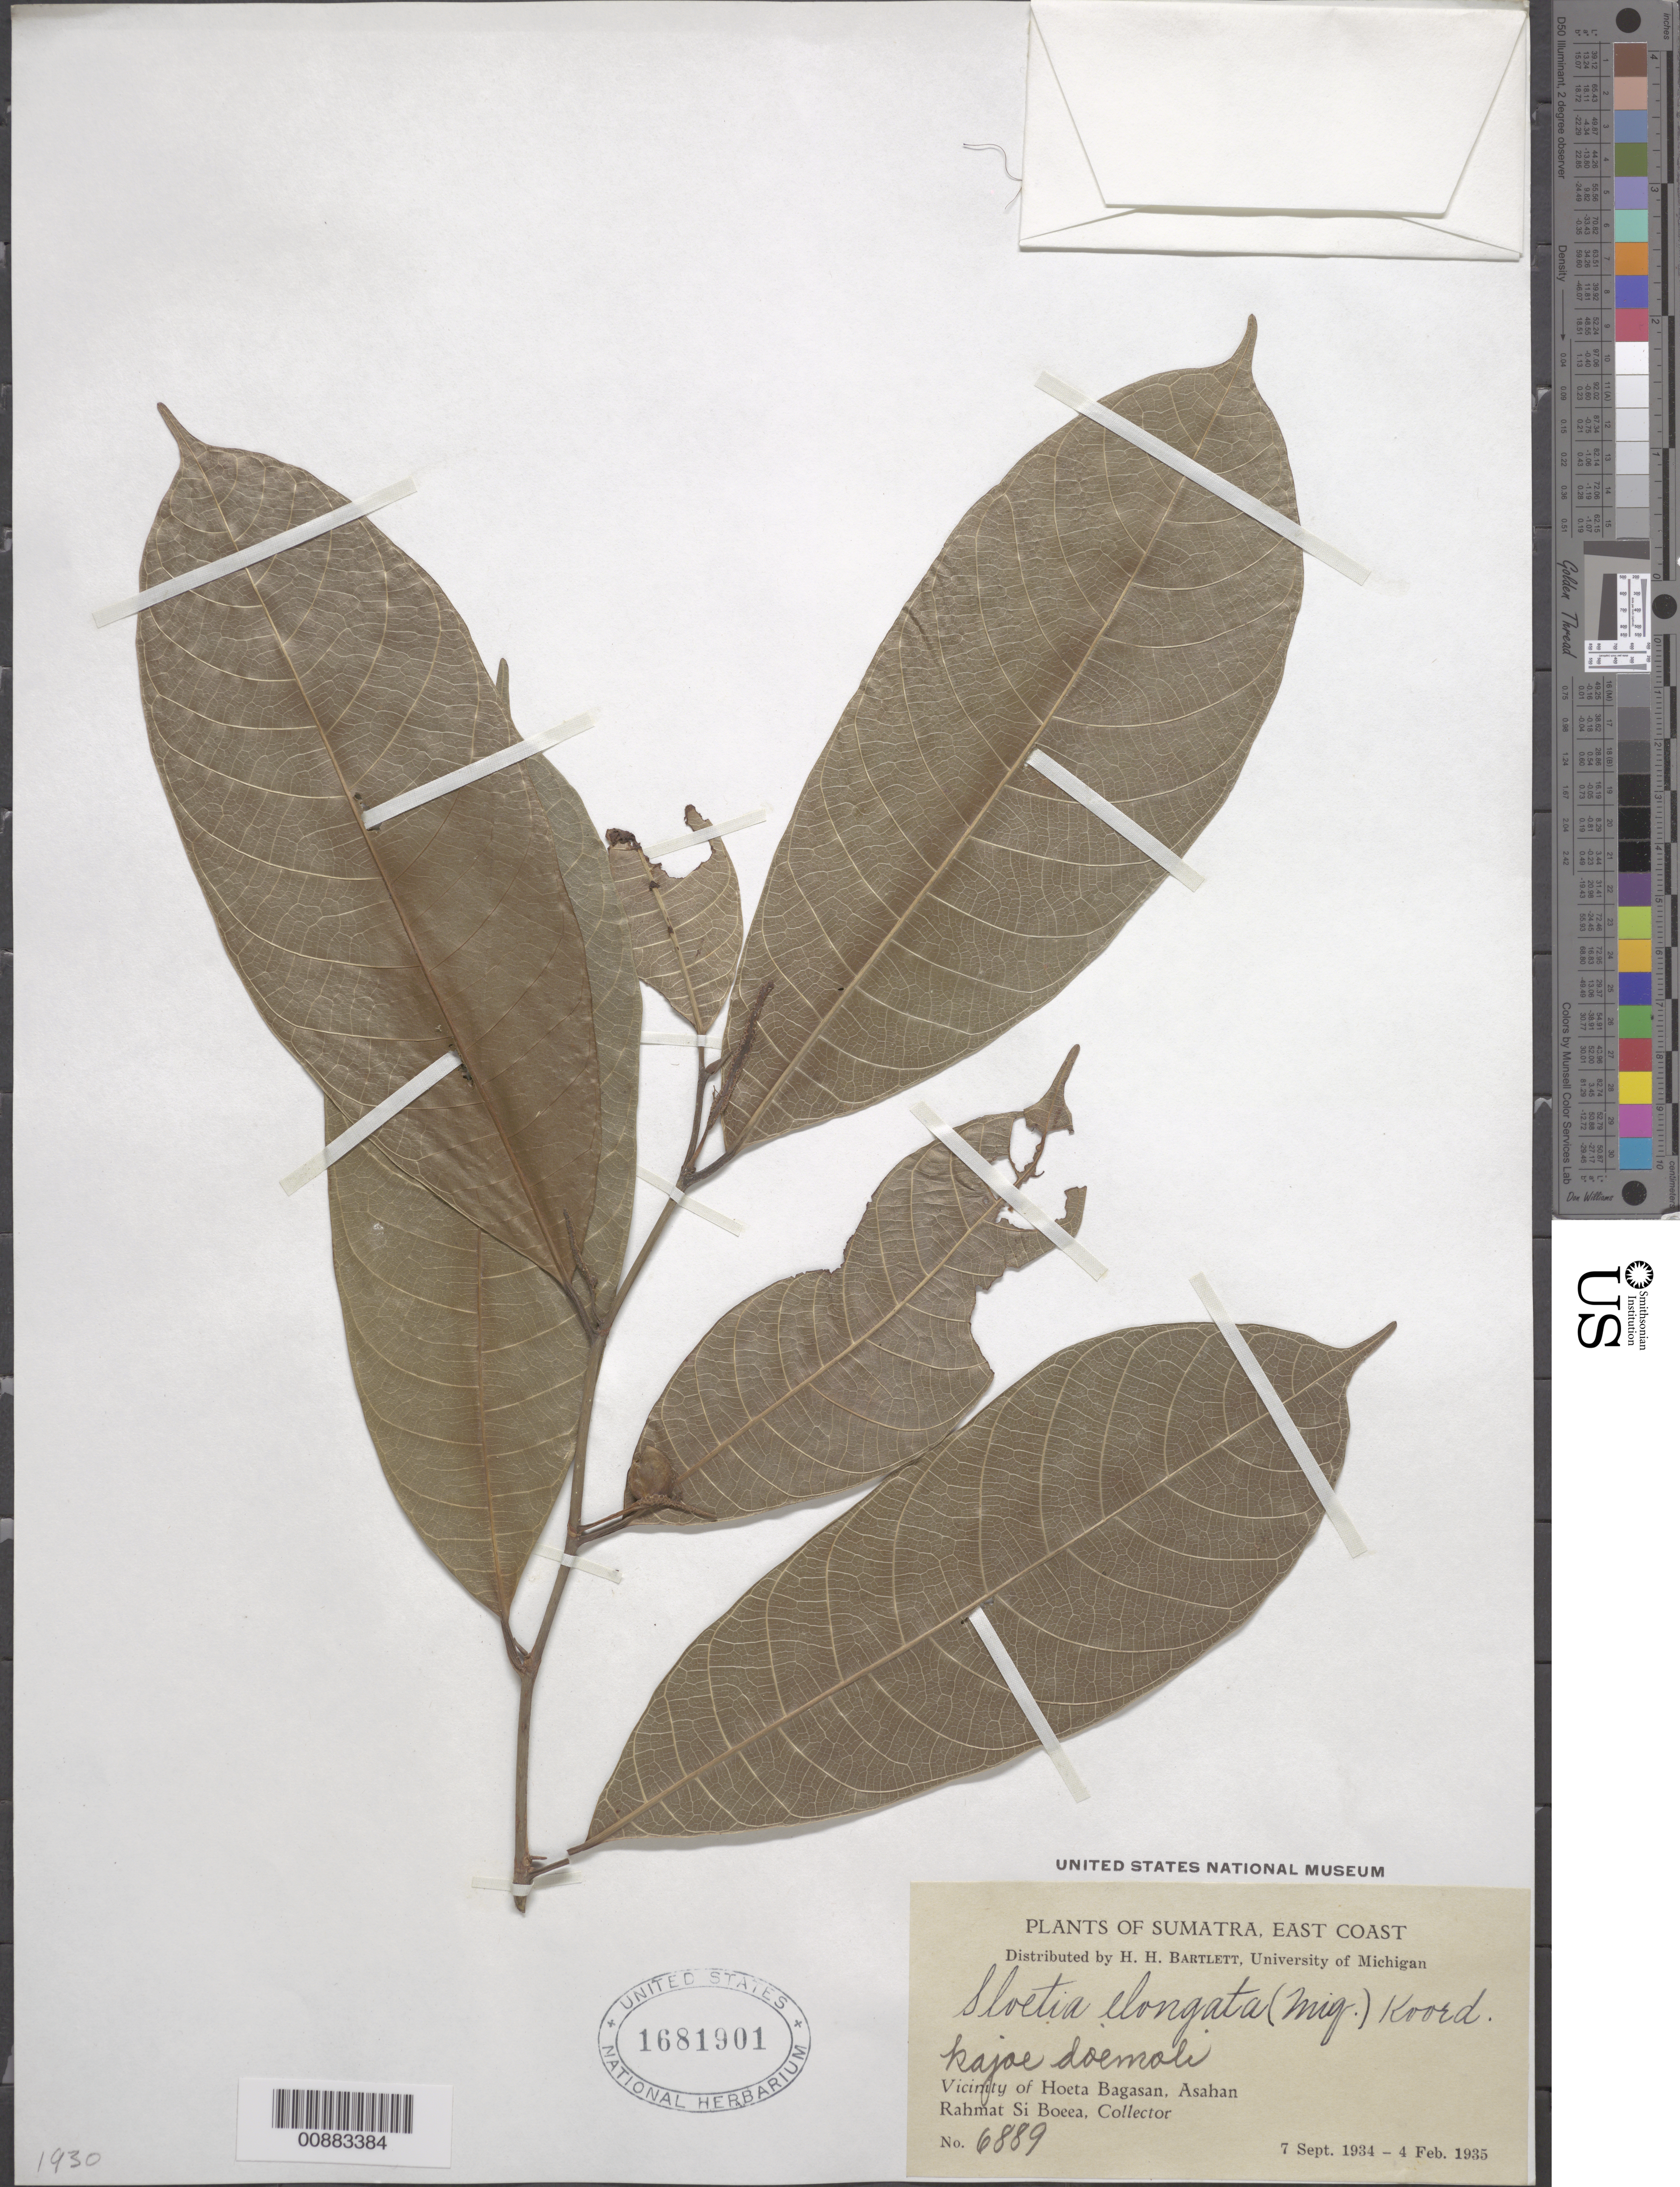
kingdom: Plantae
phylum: Tracheophyta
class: Magnoliopsida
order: Rosales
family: Moraceae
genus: Sloetia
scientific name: Sloetia elongata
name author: (Miq.) Koord.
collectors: Rahmat Si Boeea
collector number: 6889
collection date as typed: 07 Sep 1934 to 04 Feb 1935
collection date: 1934-09-07/1935-02-04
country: Indonesia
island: Sumatra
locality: In the vicinity of Hoeta Bagasan, Asahan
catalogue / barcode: US 1681901